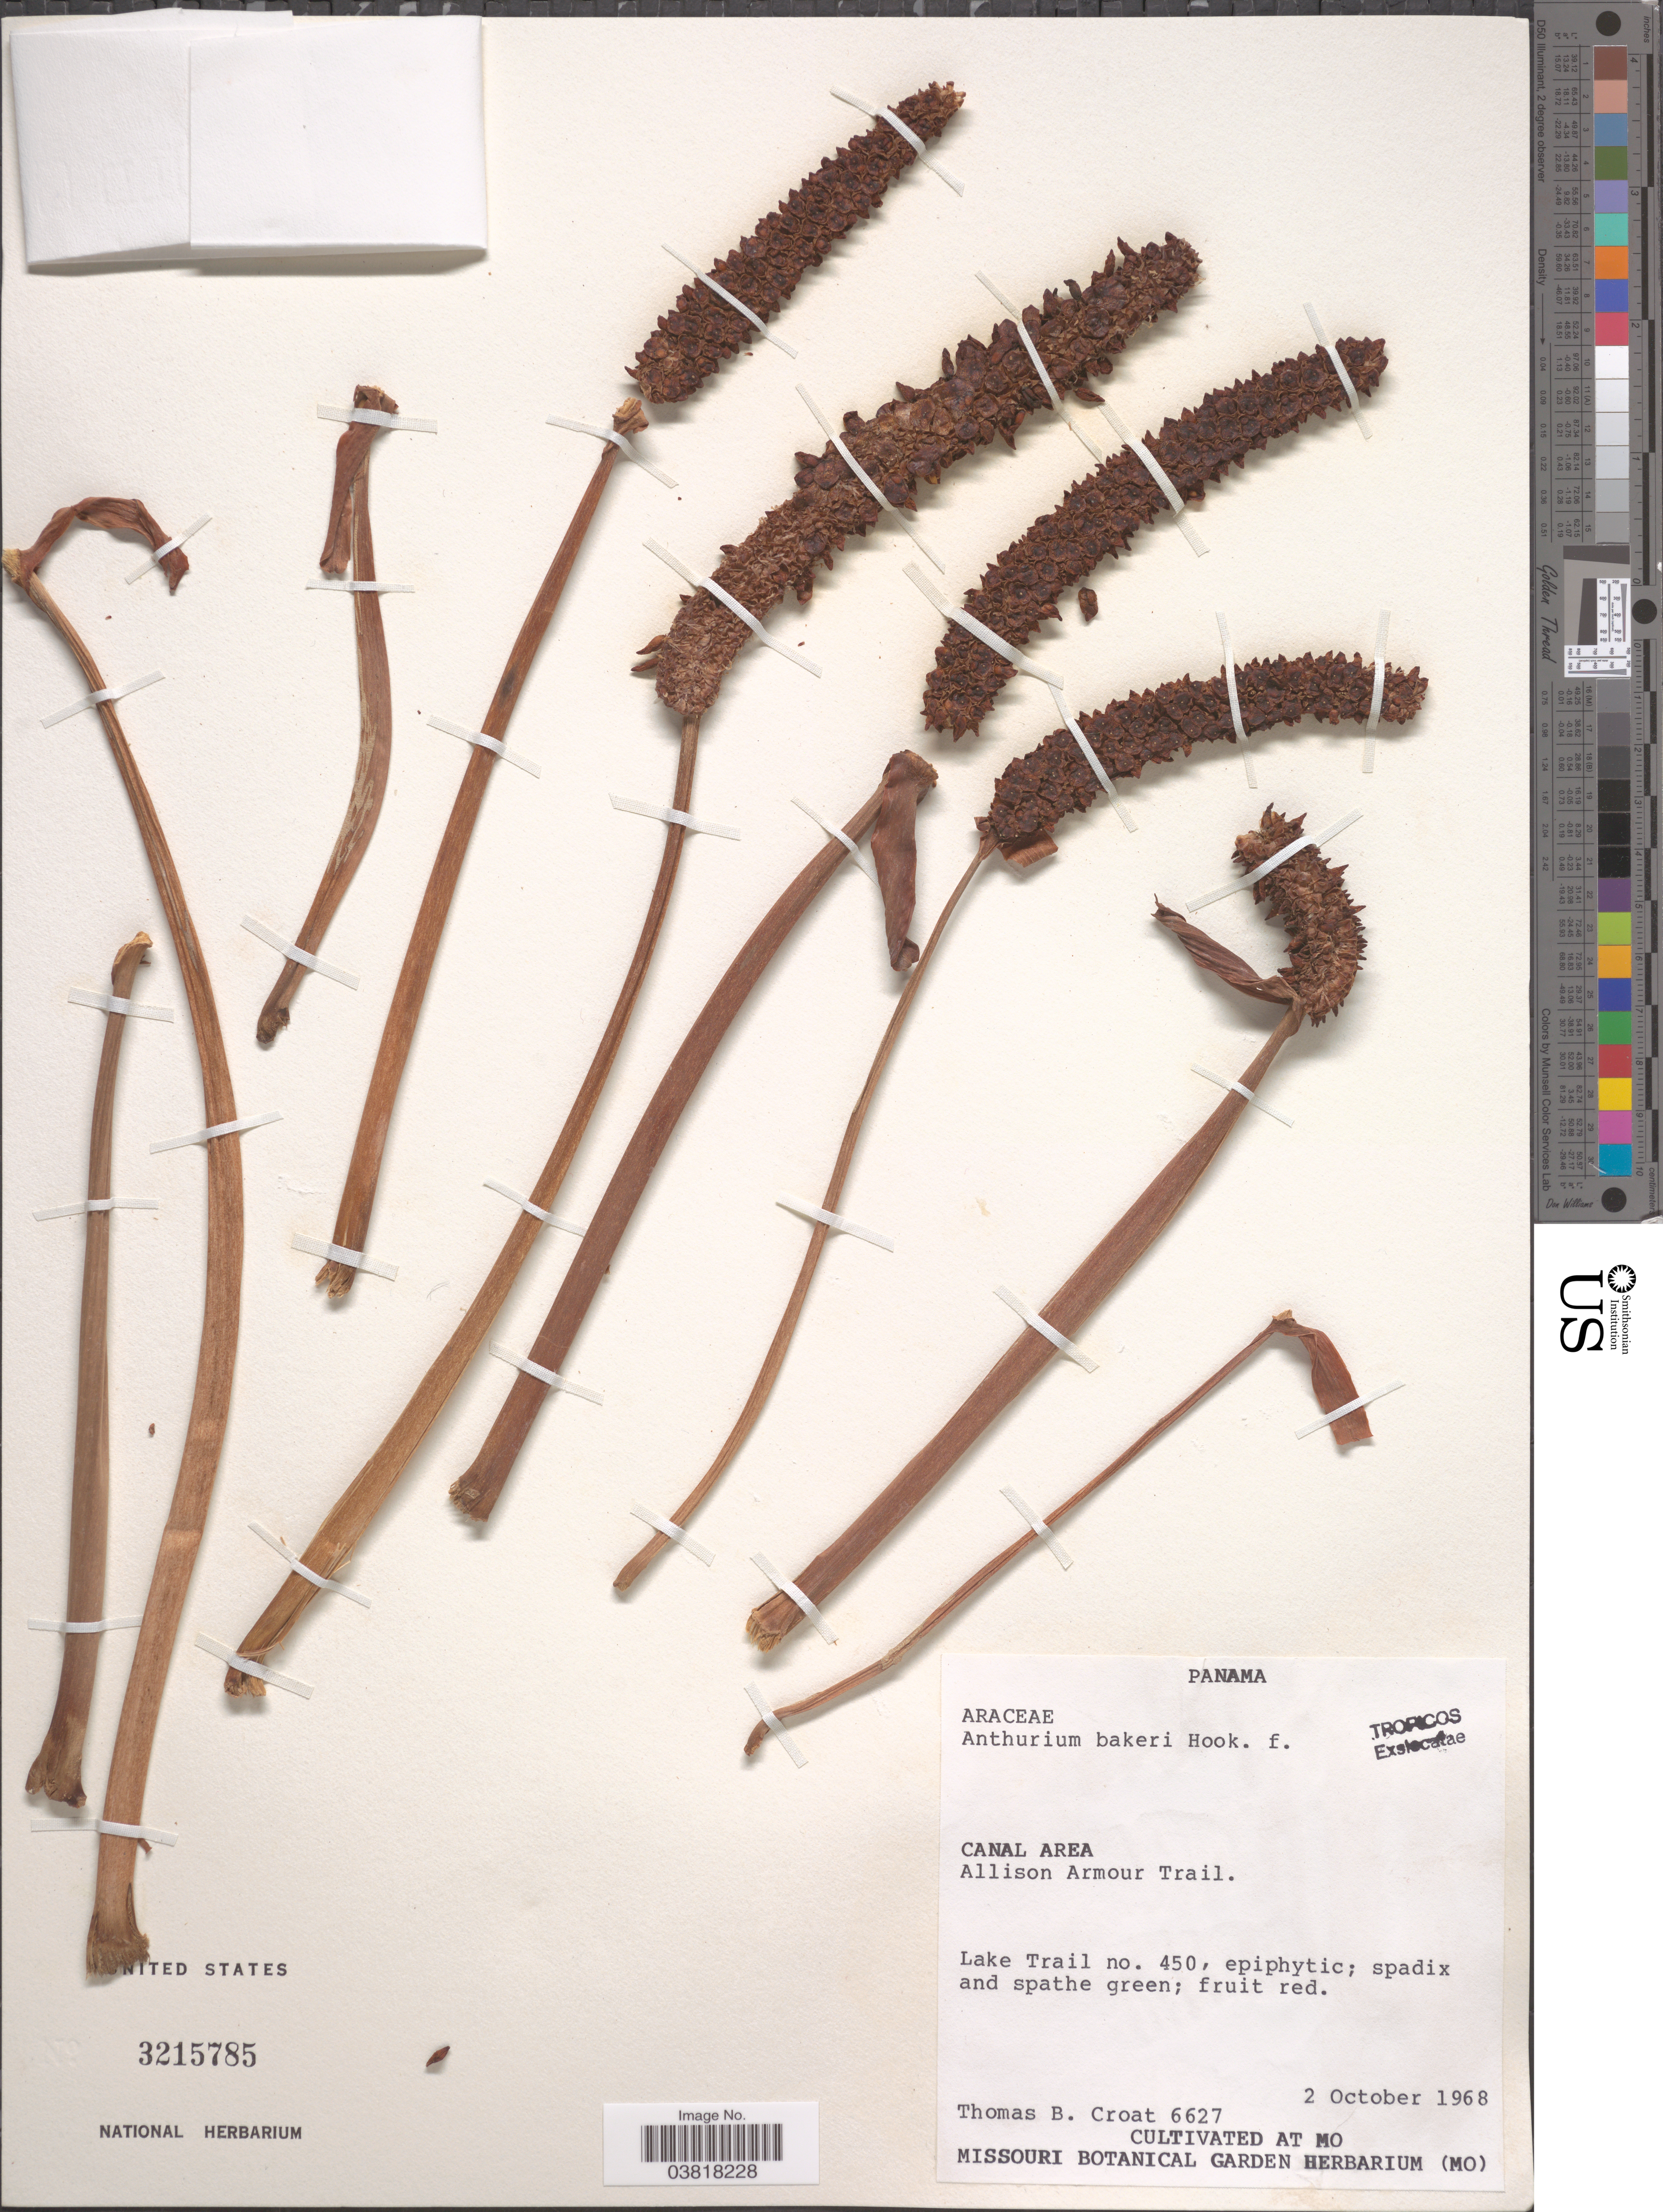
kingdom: Plantae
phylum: Tracheophyta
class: Liliopsida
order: Alismatales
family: Araceae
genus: Anthurium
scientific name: Anthurium bakeri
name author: Hook. f.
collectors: T. B. Croat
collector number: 6627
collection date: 1968-10-02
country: Panama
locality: Cultivated at Missouri Botanical Garden Herbarium. [unsure placement] Canal Area. Allison Armour Trail. Lake Trail no. 450.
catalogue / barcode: US 3215785